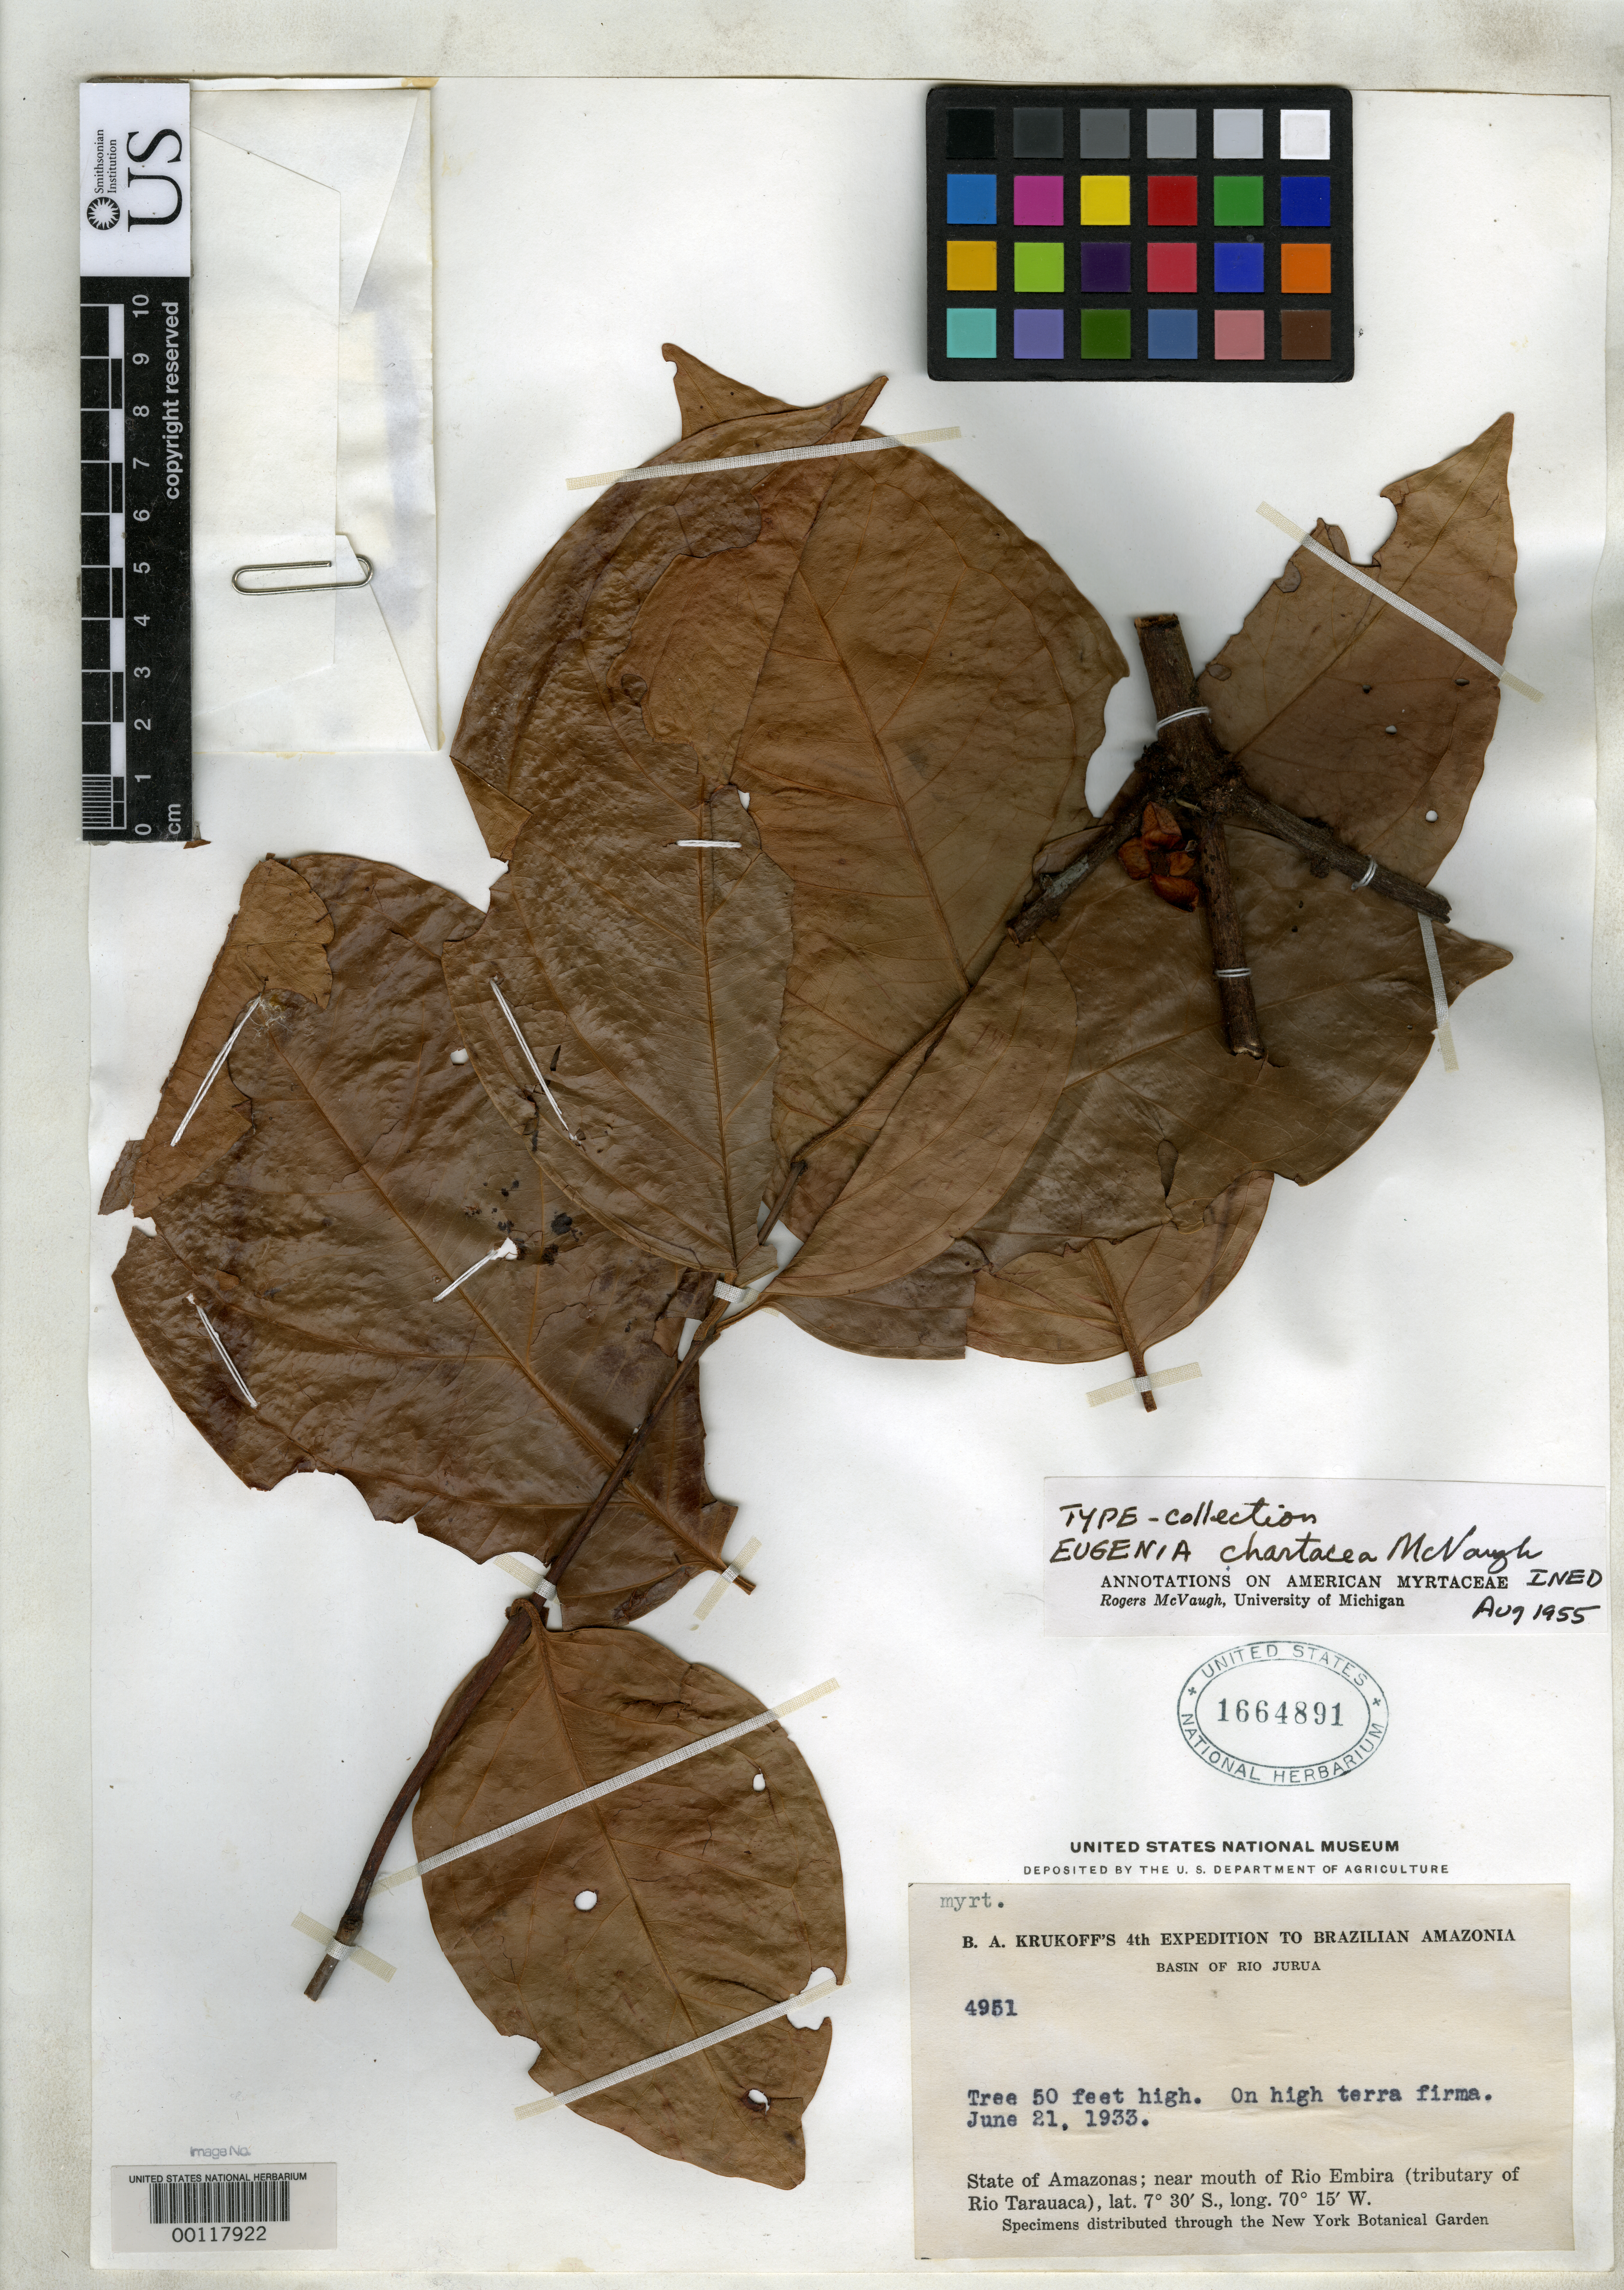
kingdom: Plantae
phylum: Tracheophyta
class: Magnoliopsida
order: Myrtales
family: Myrtaceae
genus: Eugenia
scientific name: Eugenia chartacea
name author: McVaugh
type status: Isotype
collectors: B. A. Krukoff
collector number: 4951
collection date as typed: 21 Jun 1933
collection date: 1933-06-21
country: Brazil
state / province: Amazonas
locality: Near mouth of Rio Embira.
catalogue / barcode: US 1664891